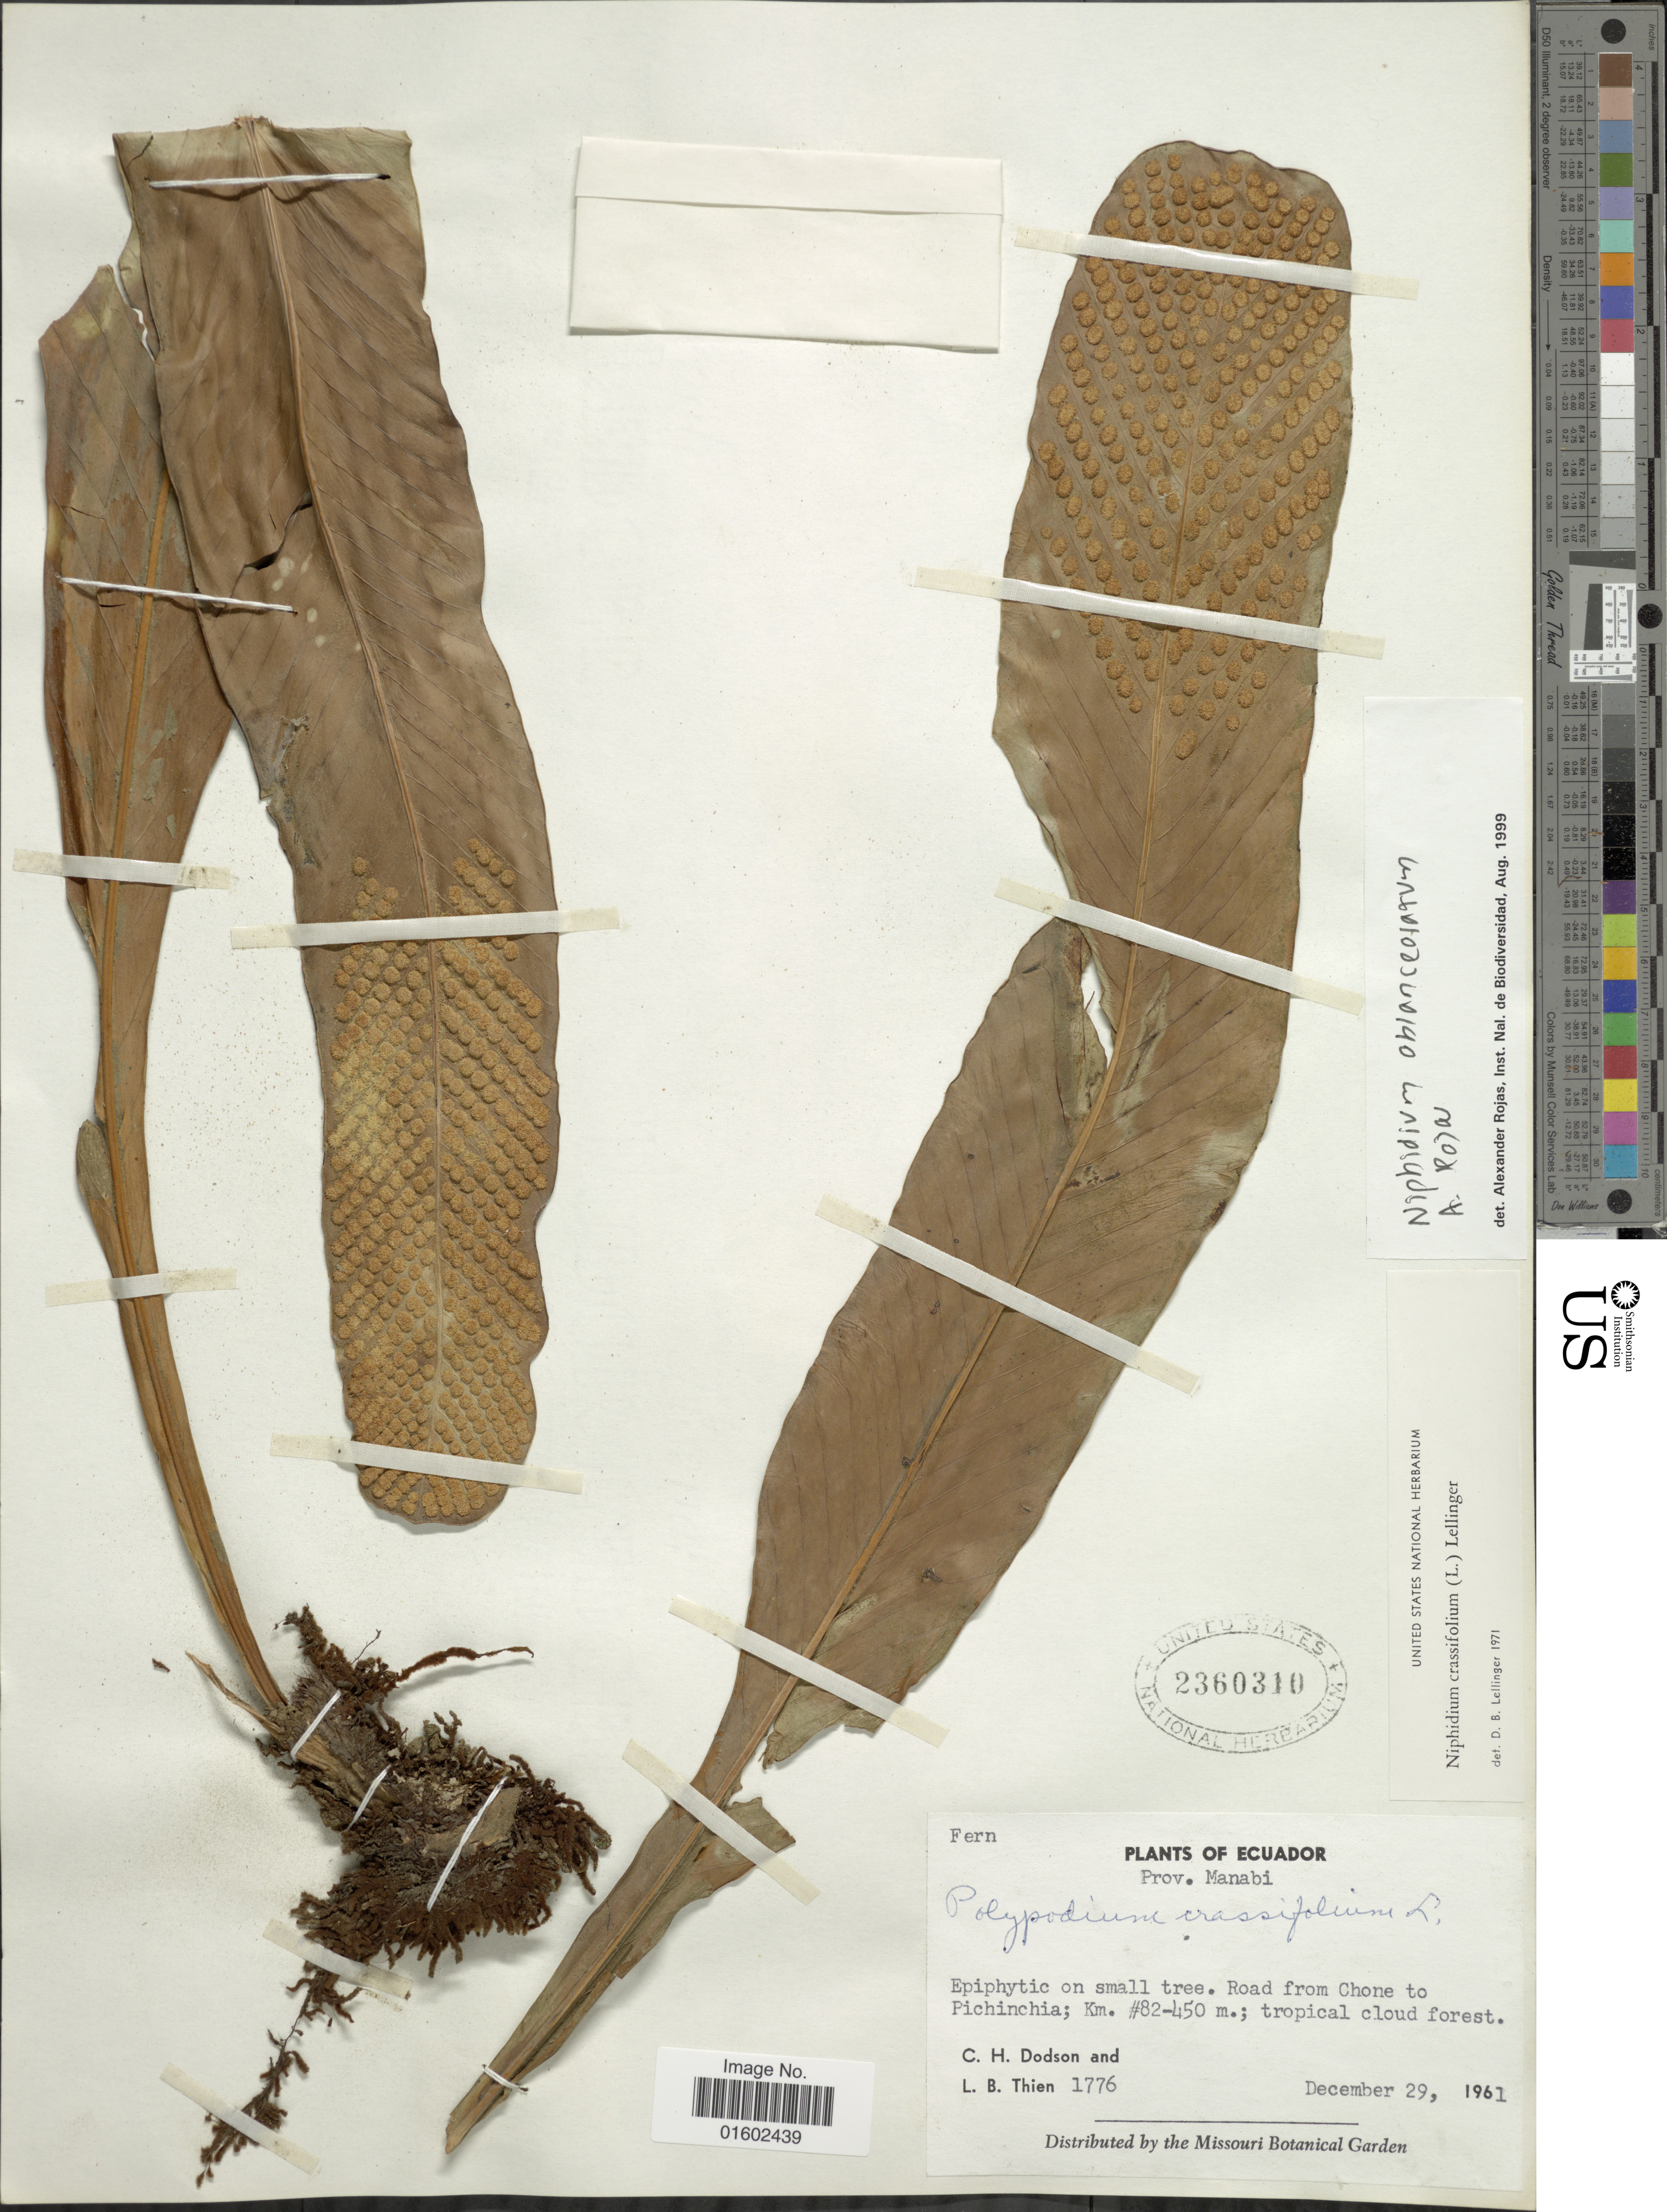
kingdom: Plantae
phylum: Tracheophyta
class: Polypodiopsida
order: Polypodiales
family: Polypodiaceae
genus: Niphidium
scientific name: Niphidium crassifolium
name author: (L.) Lellinger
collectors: C. H. Dodson & L. Thien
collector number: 1776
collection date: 1961-12-29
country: Ecuador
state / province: Manabí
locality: Road from Chone to Pichinchia; Km #82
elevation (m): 450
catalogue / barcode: US 2360310